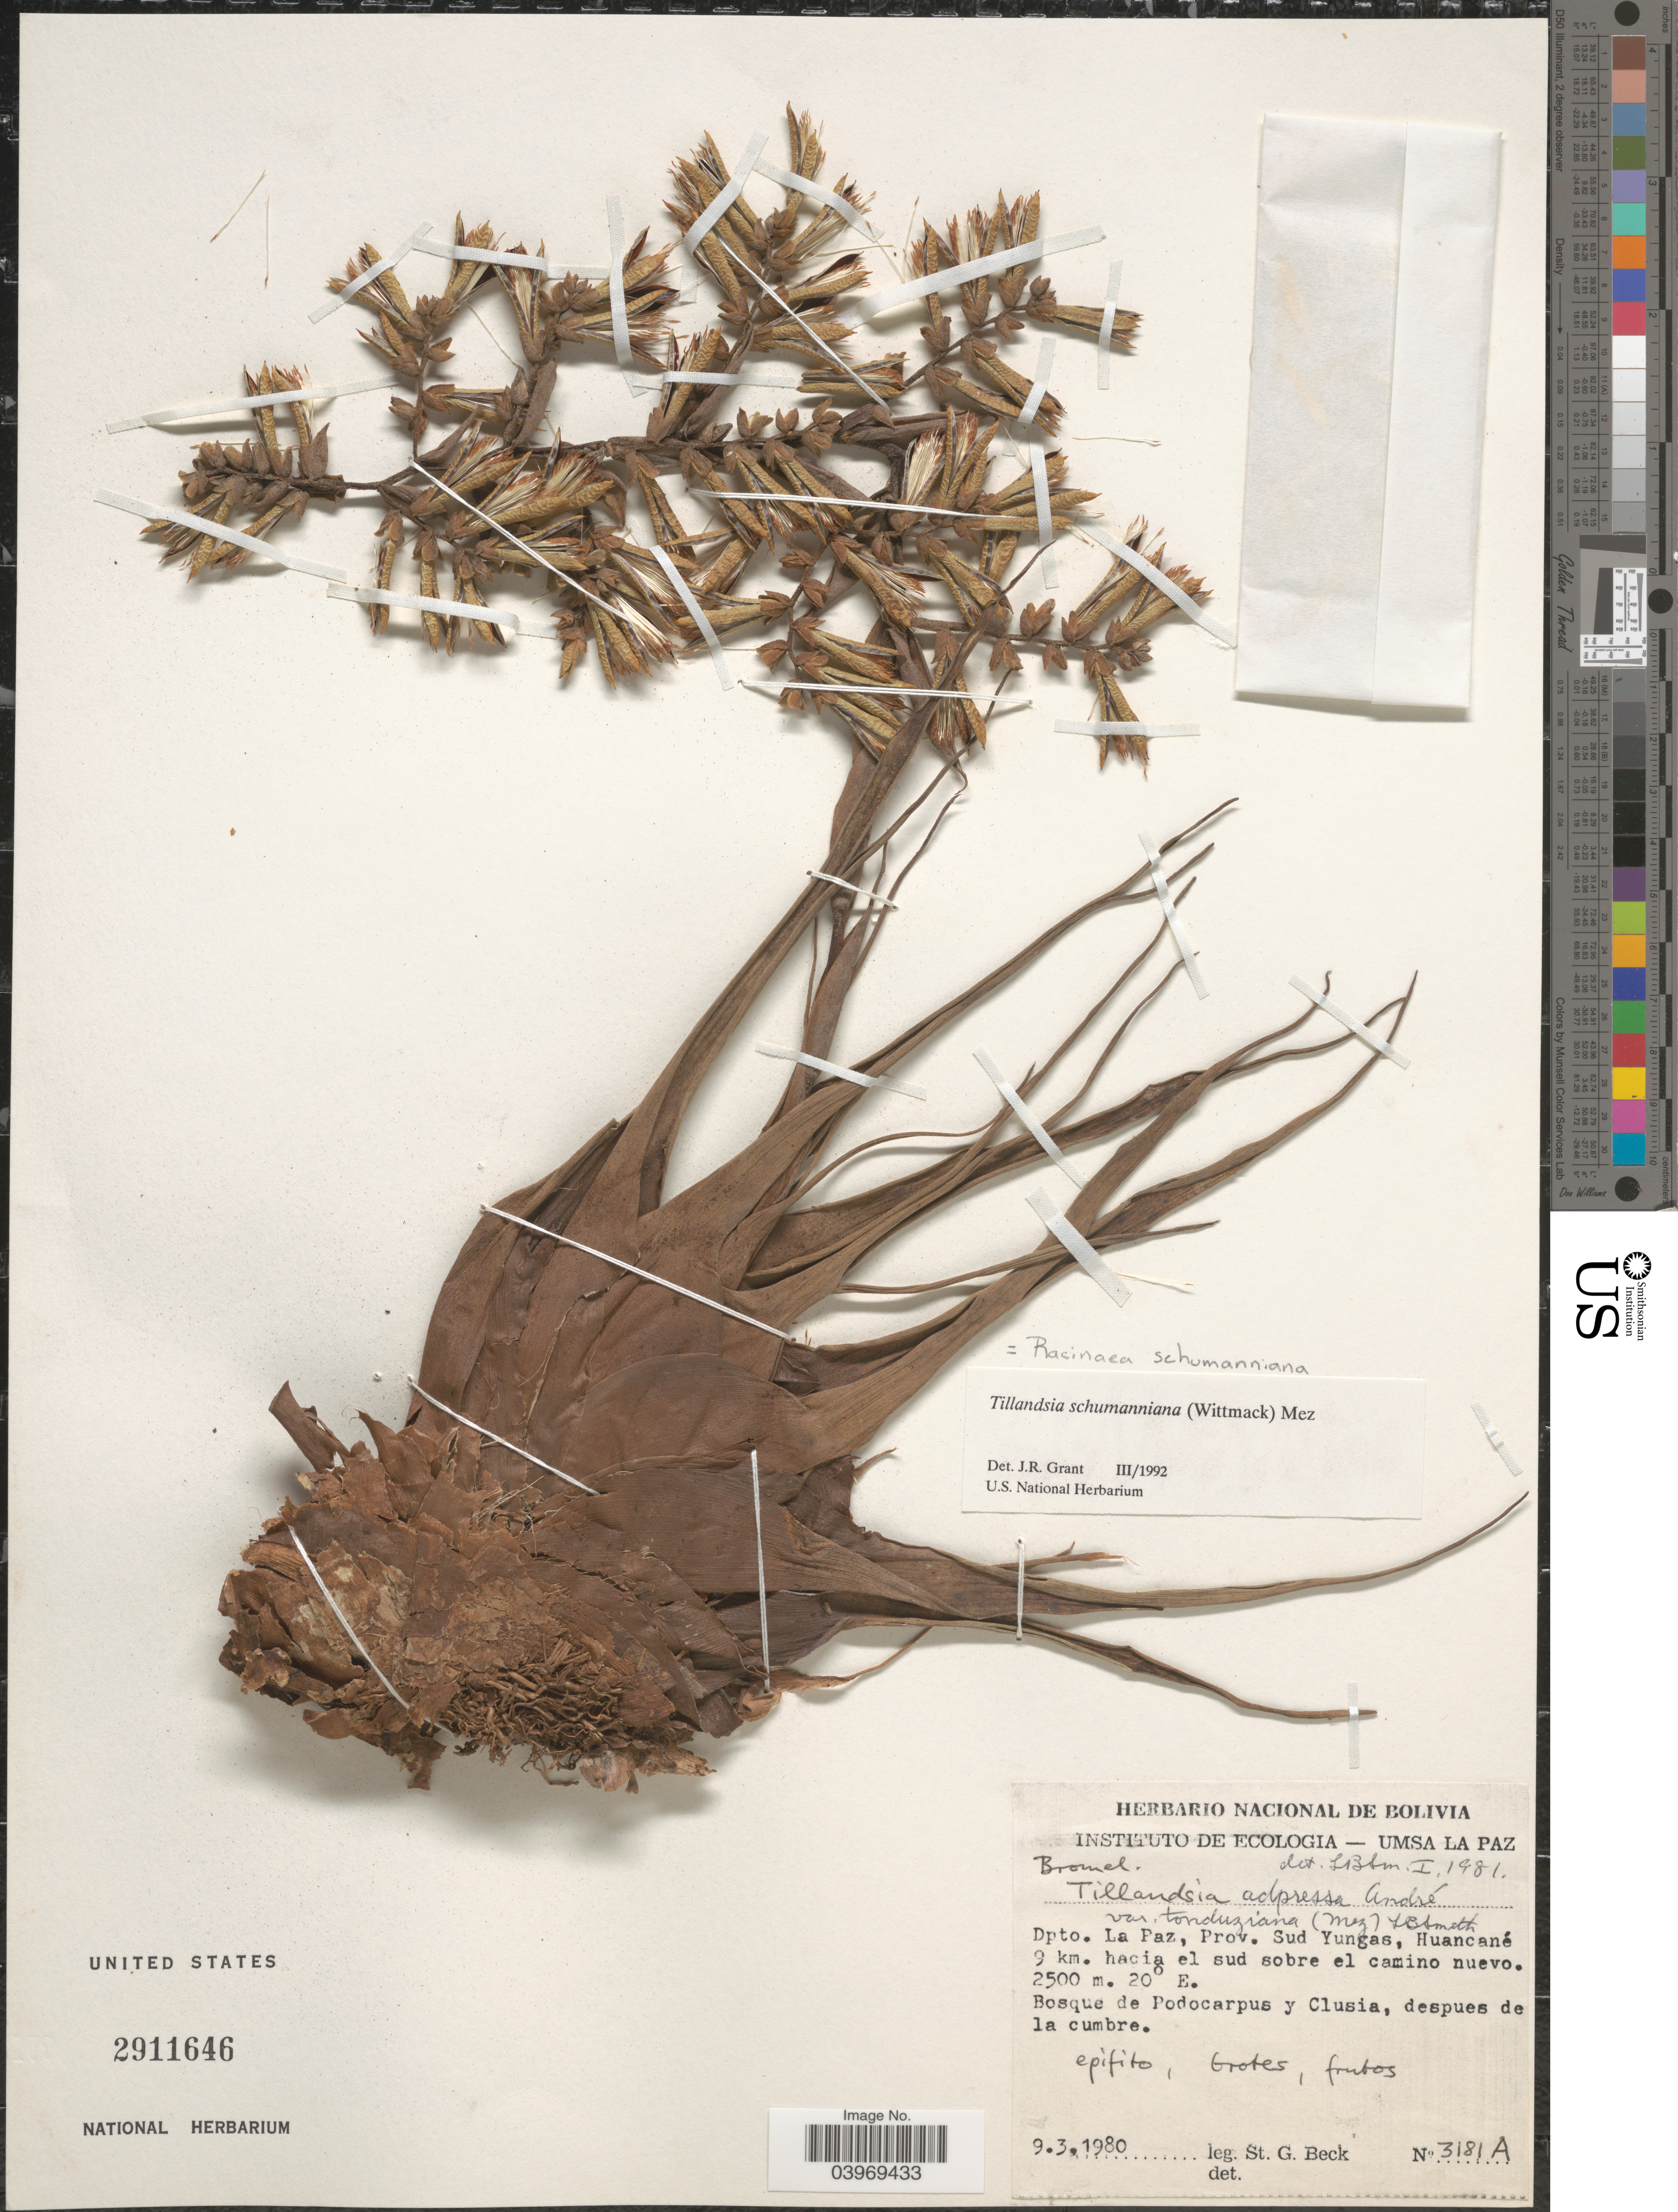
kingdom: Plantae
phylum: Tracheophyta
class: Liliopsida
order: Poales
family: Bromeliaceae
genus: Racinaea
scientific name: Racinaea schumanniana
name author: (Wittm.) J.R. Grant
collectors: S. G. Beck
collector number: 3181A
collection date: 1980-03-09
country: Bolivia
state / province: La Paz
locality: Dpto. La Paz, Prov. Sud Yungas, Huancané 9 km. hacia el sud sobre el camino nuevo.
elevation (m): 2500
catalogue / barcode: US 2911646